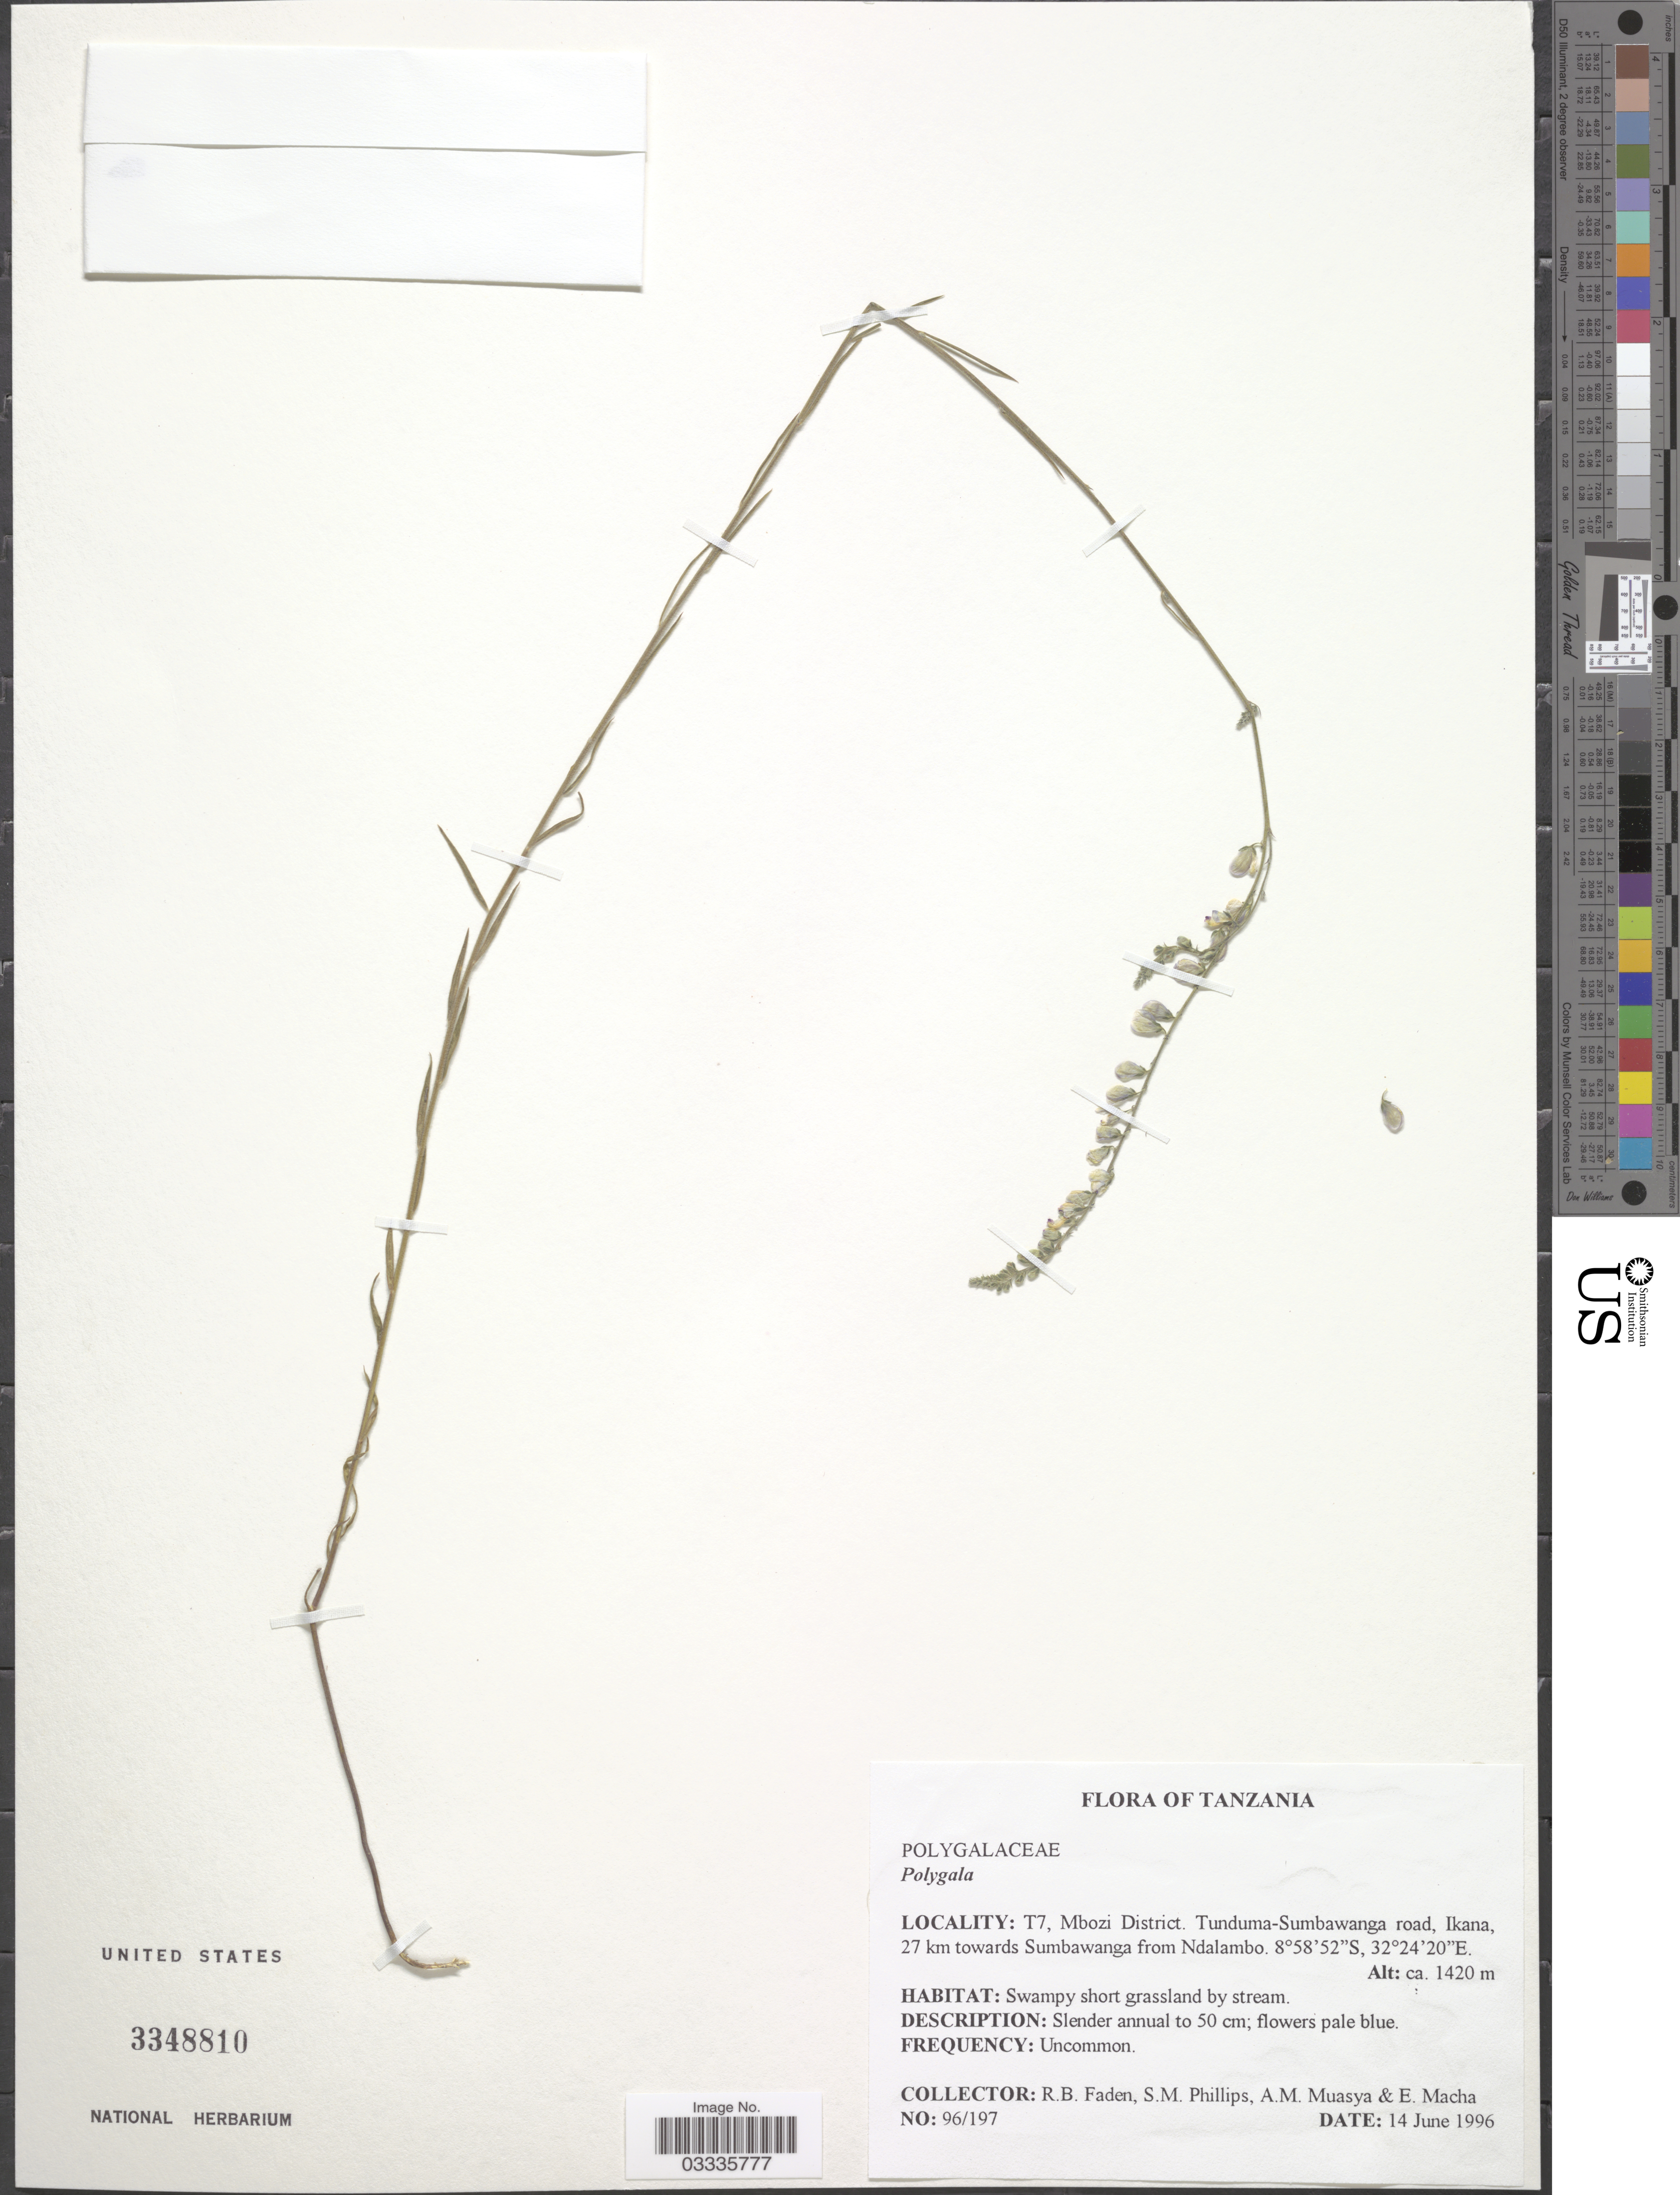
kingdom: Plantae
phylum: Tracheophyta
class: Magnoliopsida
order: Fabales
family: Polygalaceae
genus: Polygala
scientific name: Polygala sp.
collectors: R. B. Faden, S. M. Phillips, A. Muasya & E. Macha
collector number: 96/197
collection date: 1996-06-14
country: Tanzania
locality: T7, Mbozi District. Tunduma-Sumbawanga road, Ikana, 27 km towards Sumbawanga from Ndalambo.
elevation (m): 1420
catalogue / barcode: US 3348810